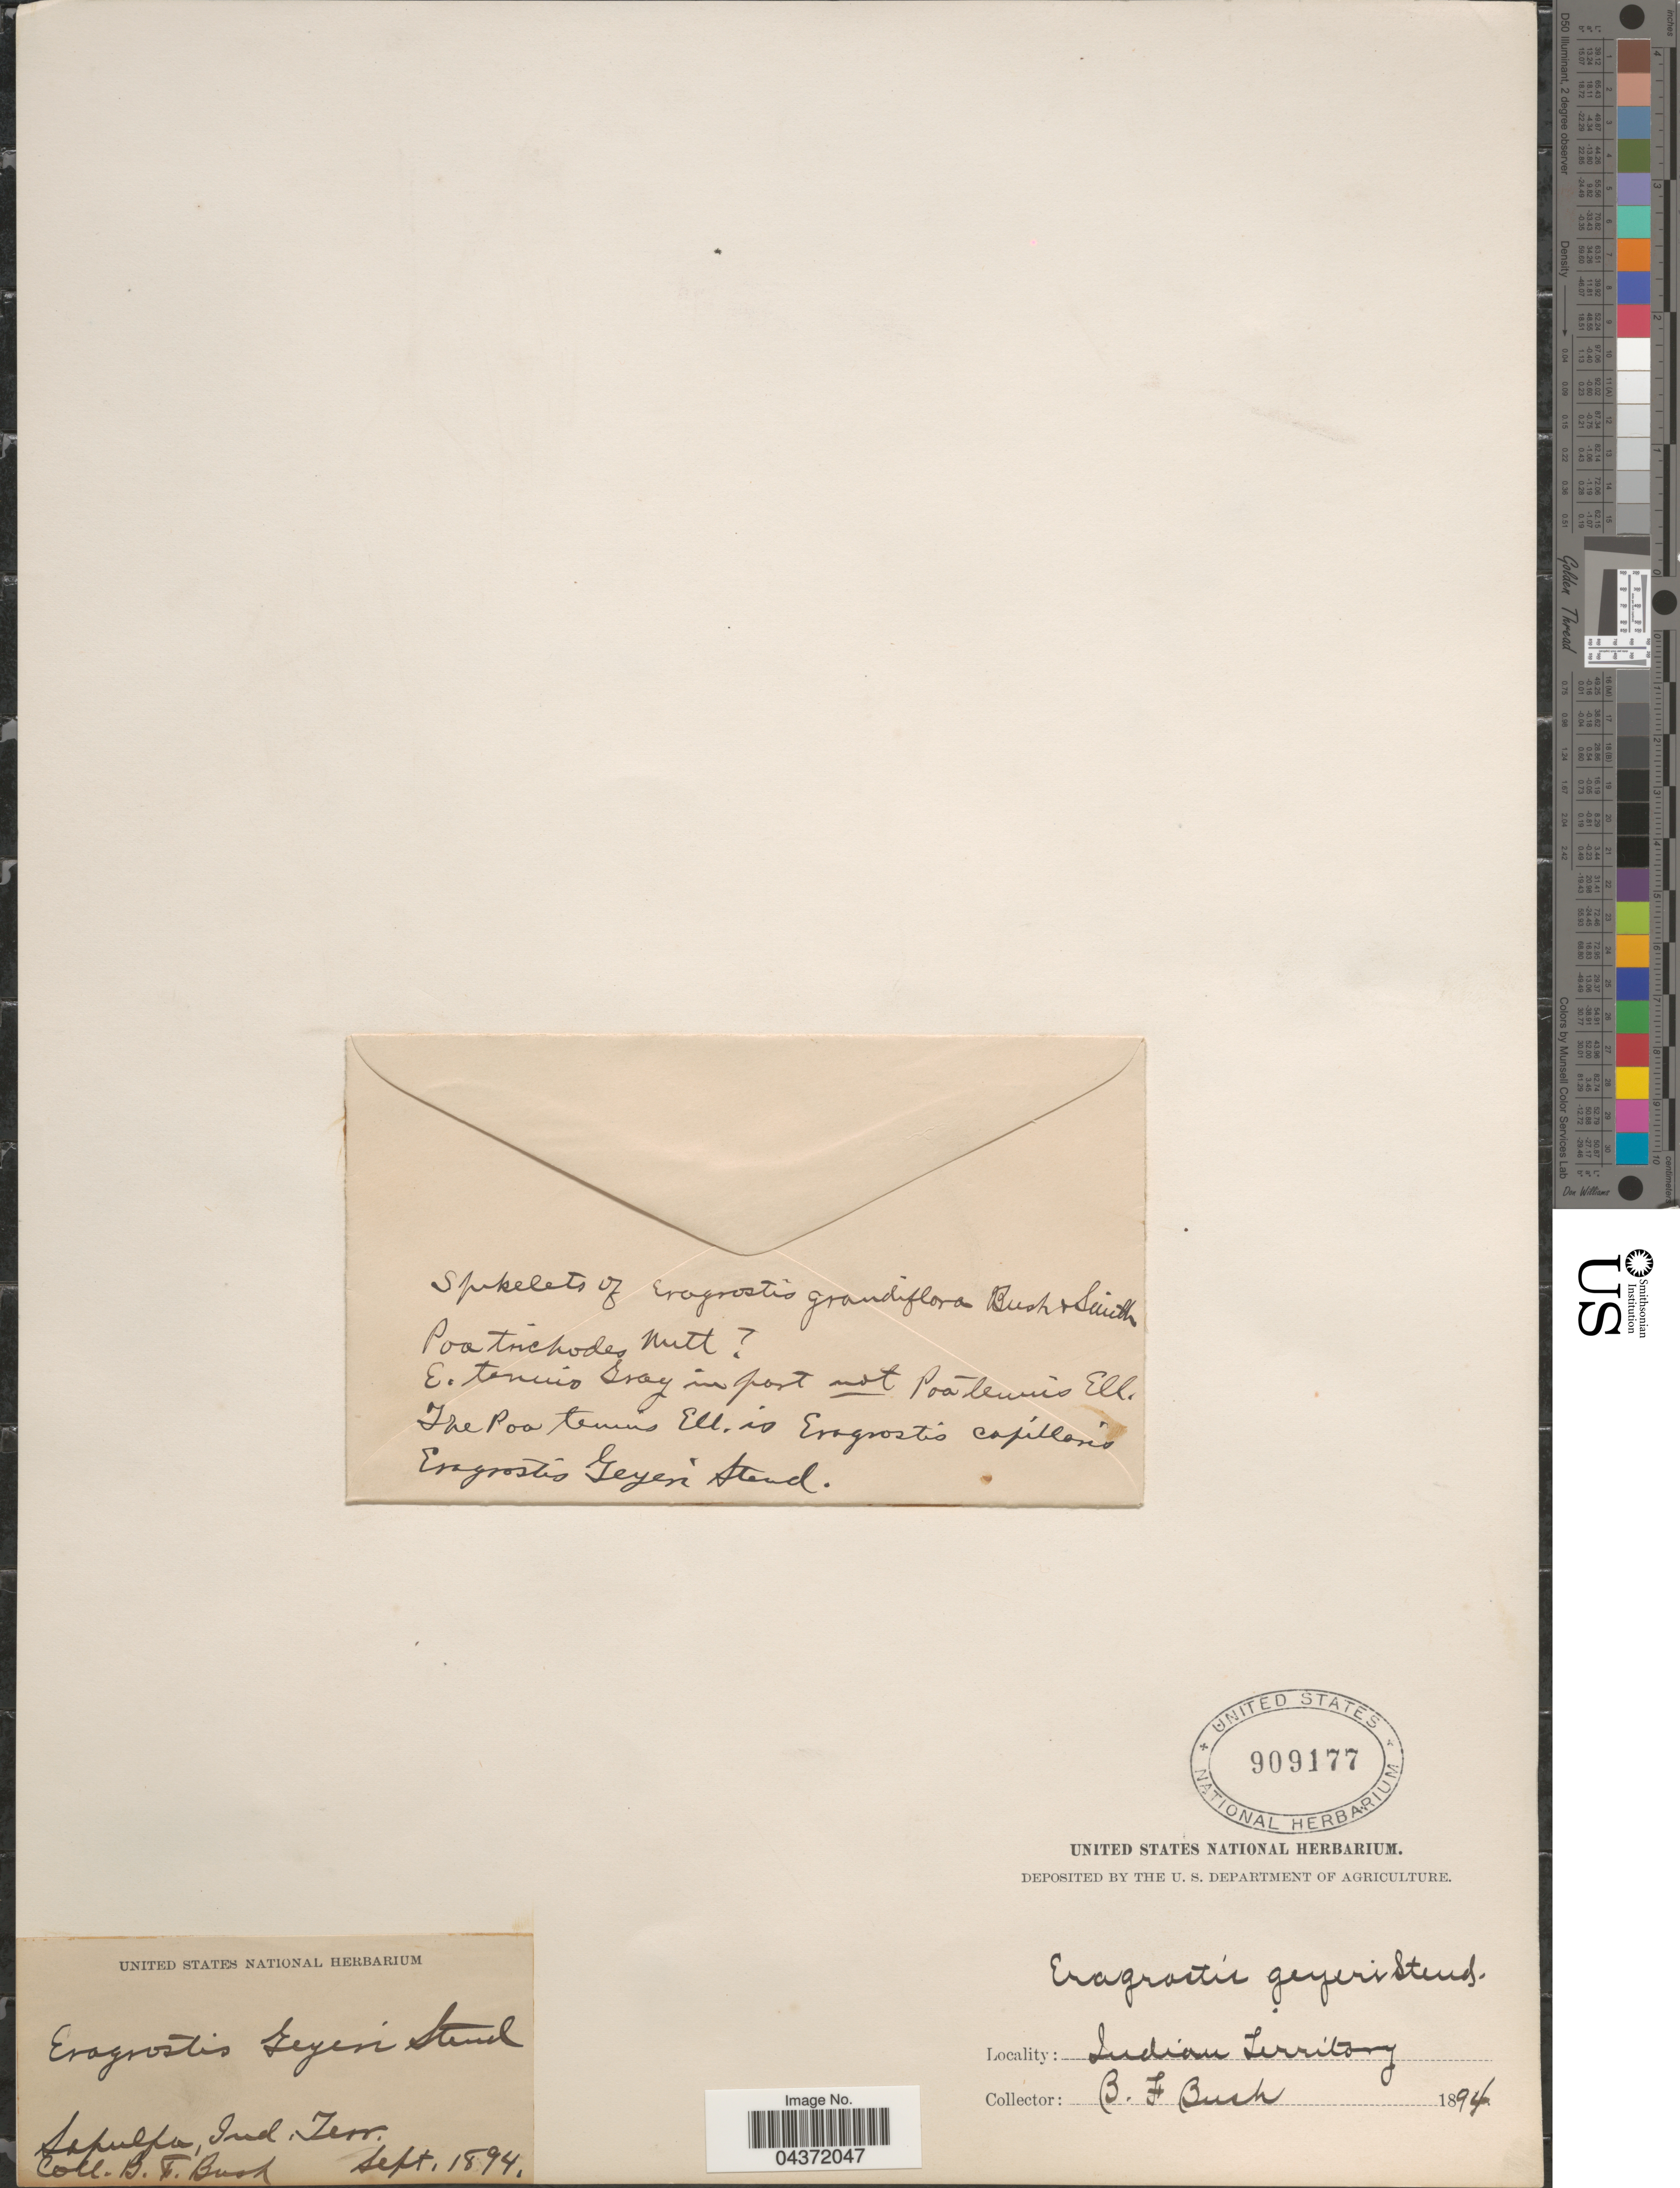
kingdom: Plantae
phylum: Tracheophyta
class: Liliopsida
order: Poales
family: Poaceae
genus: Eragrostis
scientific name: Eragrostis trichodes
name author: (Nutt.) Alph. Wood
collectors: B. F. Bush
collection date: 1894-09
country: United States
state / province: Oklahoma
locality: Sapulpa. Indian Territory.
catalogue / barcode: US 909177